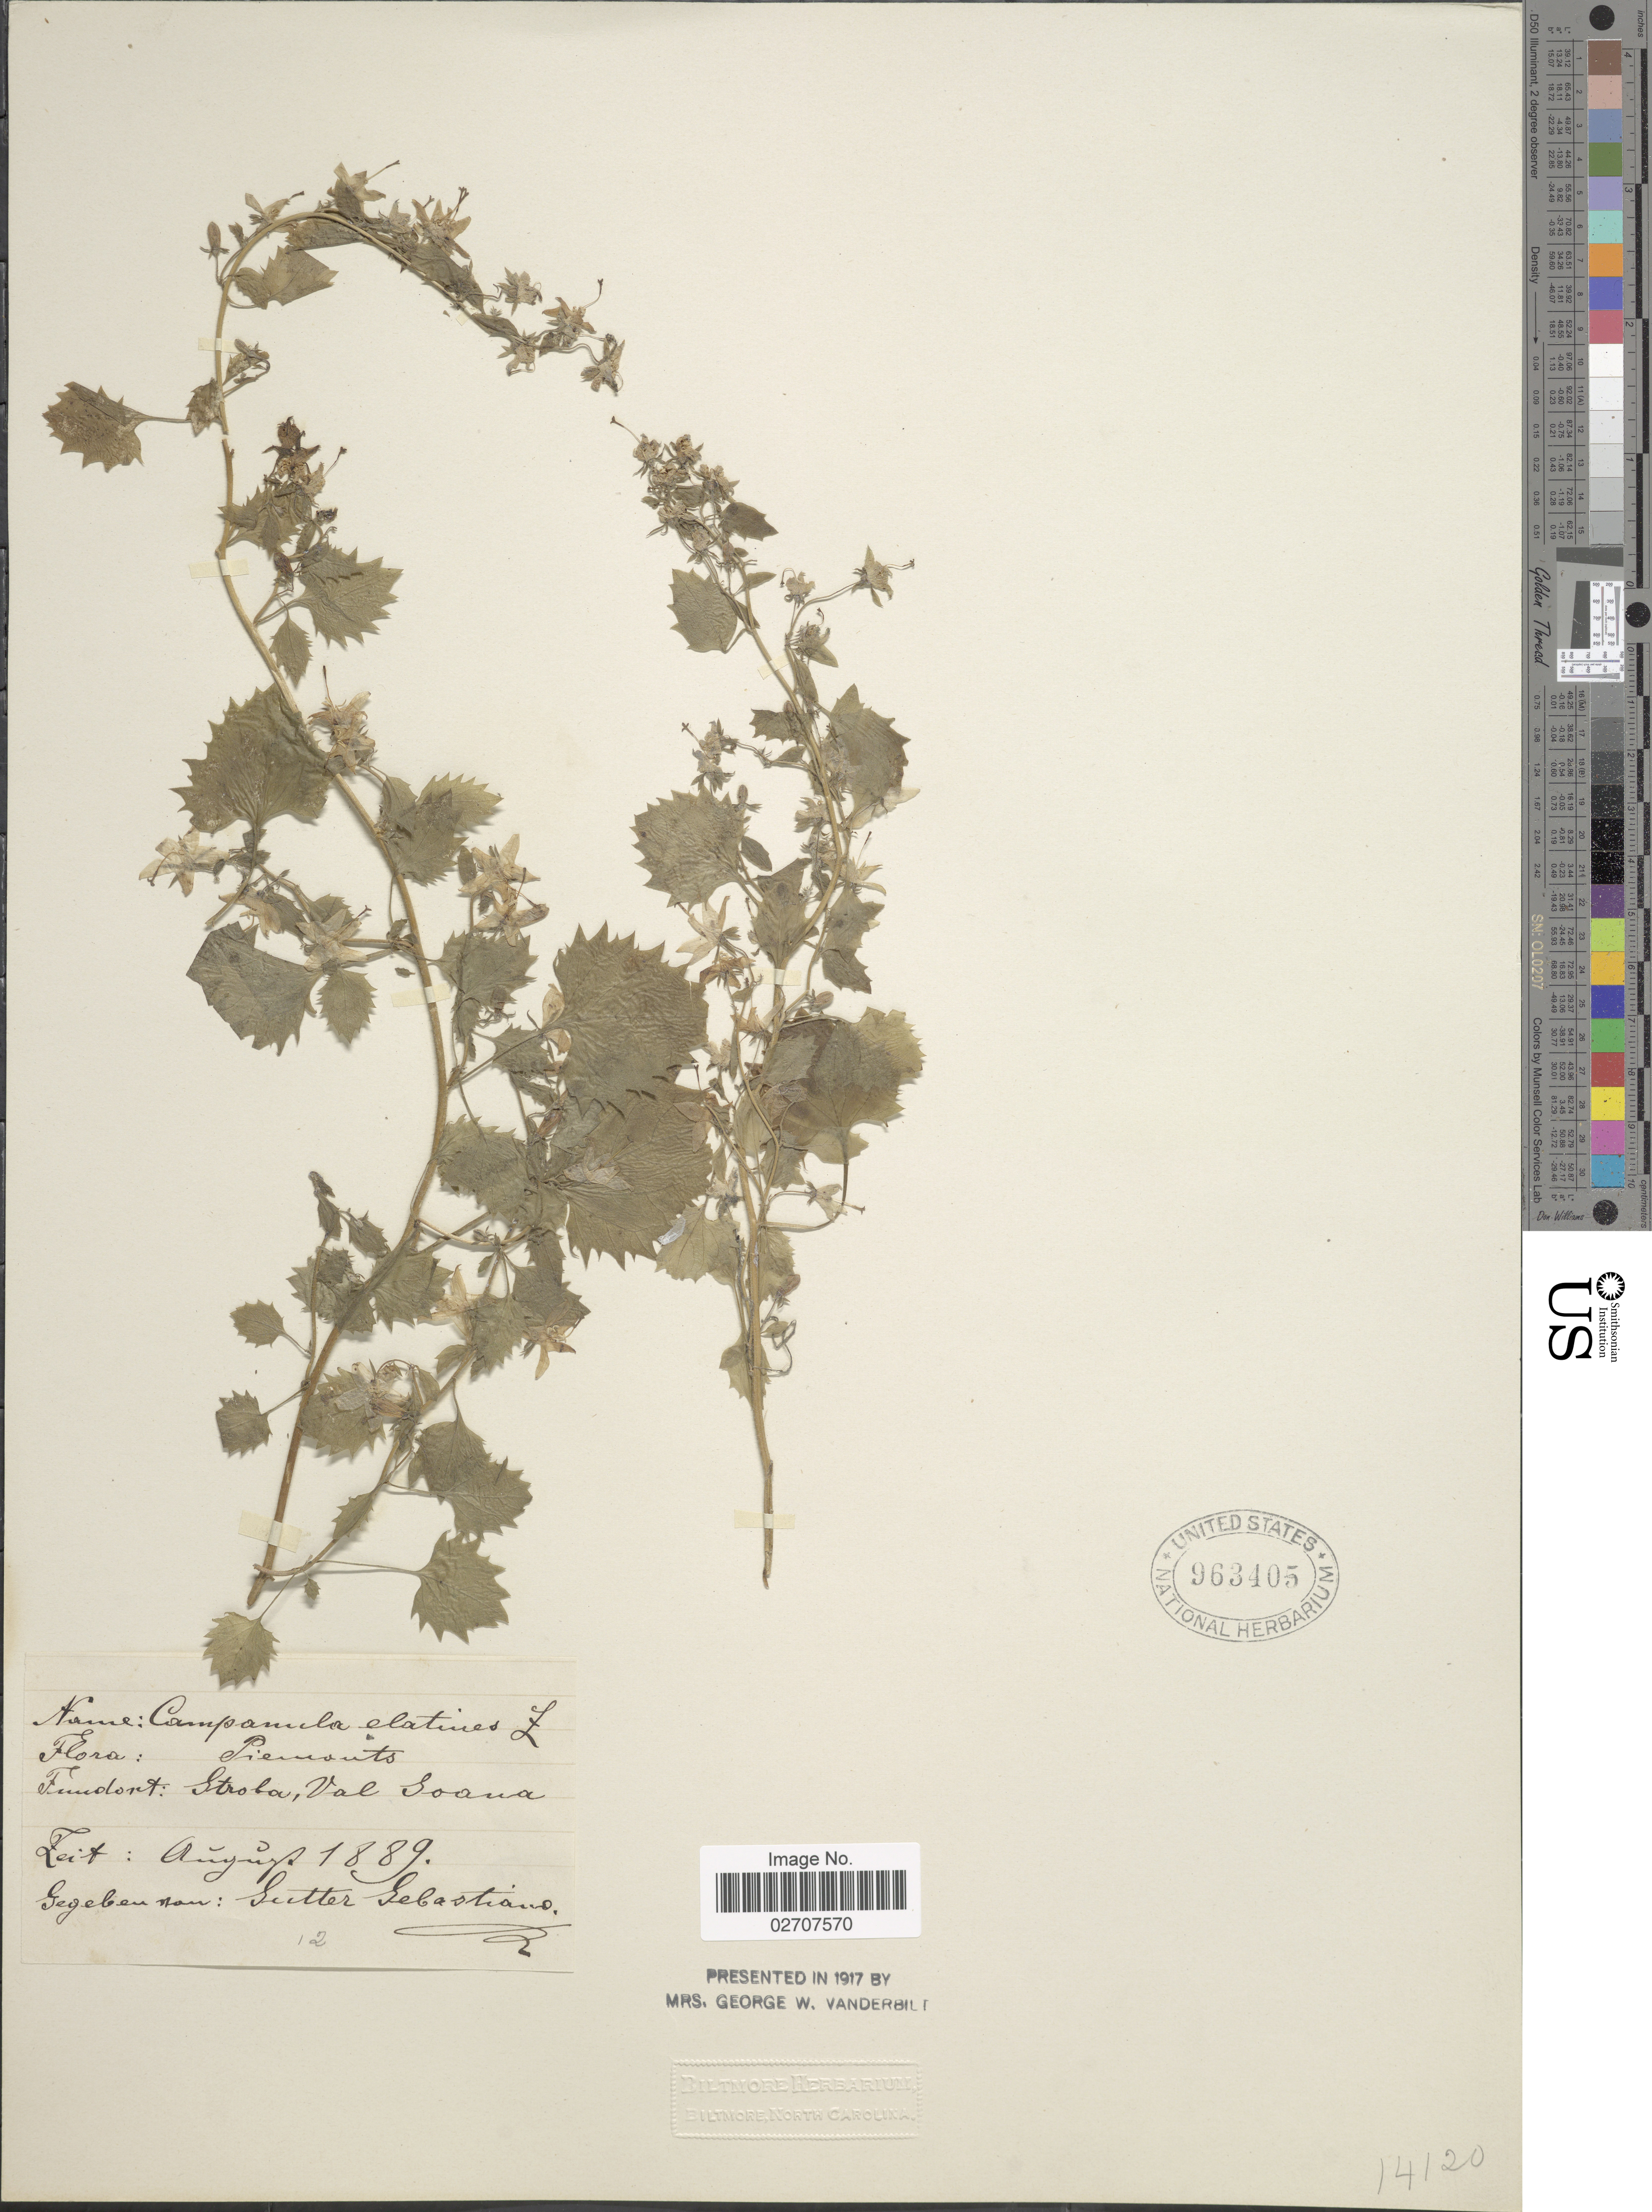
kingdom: Plantae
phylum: Tracheophyta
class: Magnoliopsida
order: Asterales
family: Campanulaceae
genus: Campanula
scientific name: Campanula elatines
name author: L.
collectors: S. Sebastiano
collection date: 1889-08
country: Italy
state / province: Piedmont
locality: Piemonts. Stroba, Val Soana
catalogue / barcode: US 963405